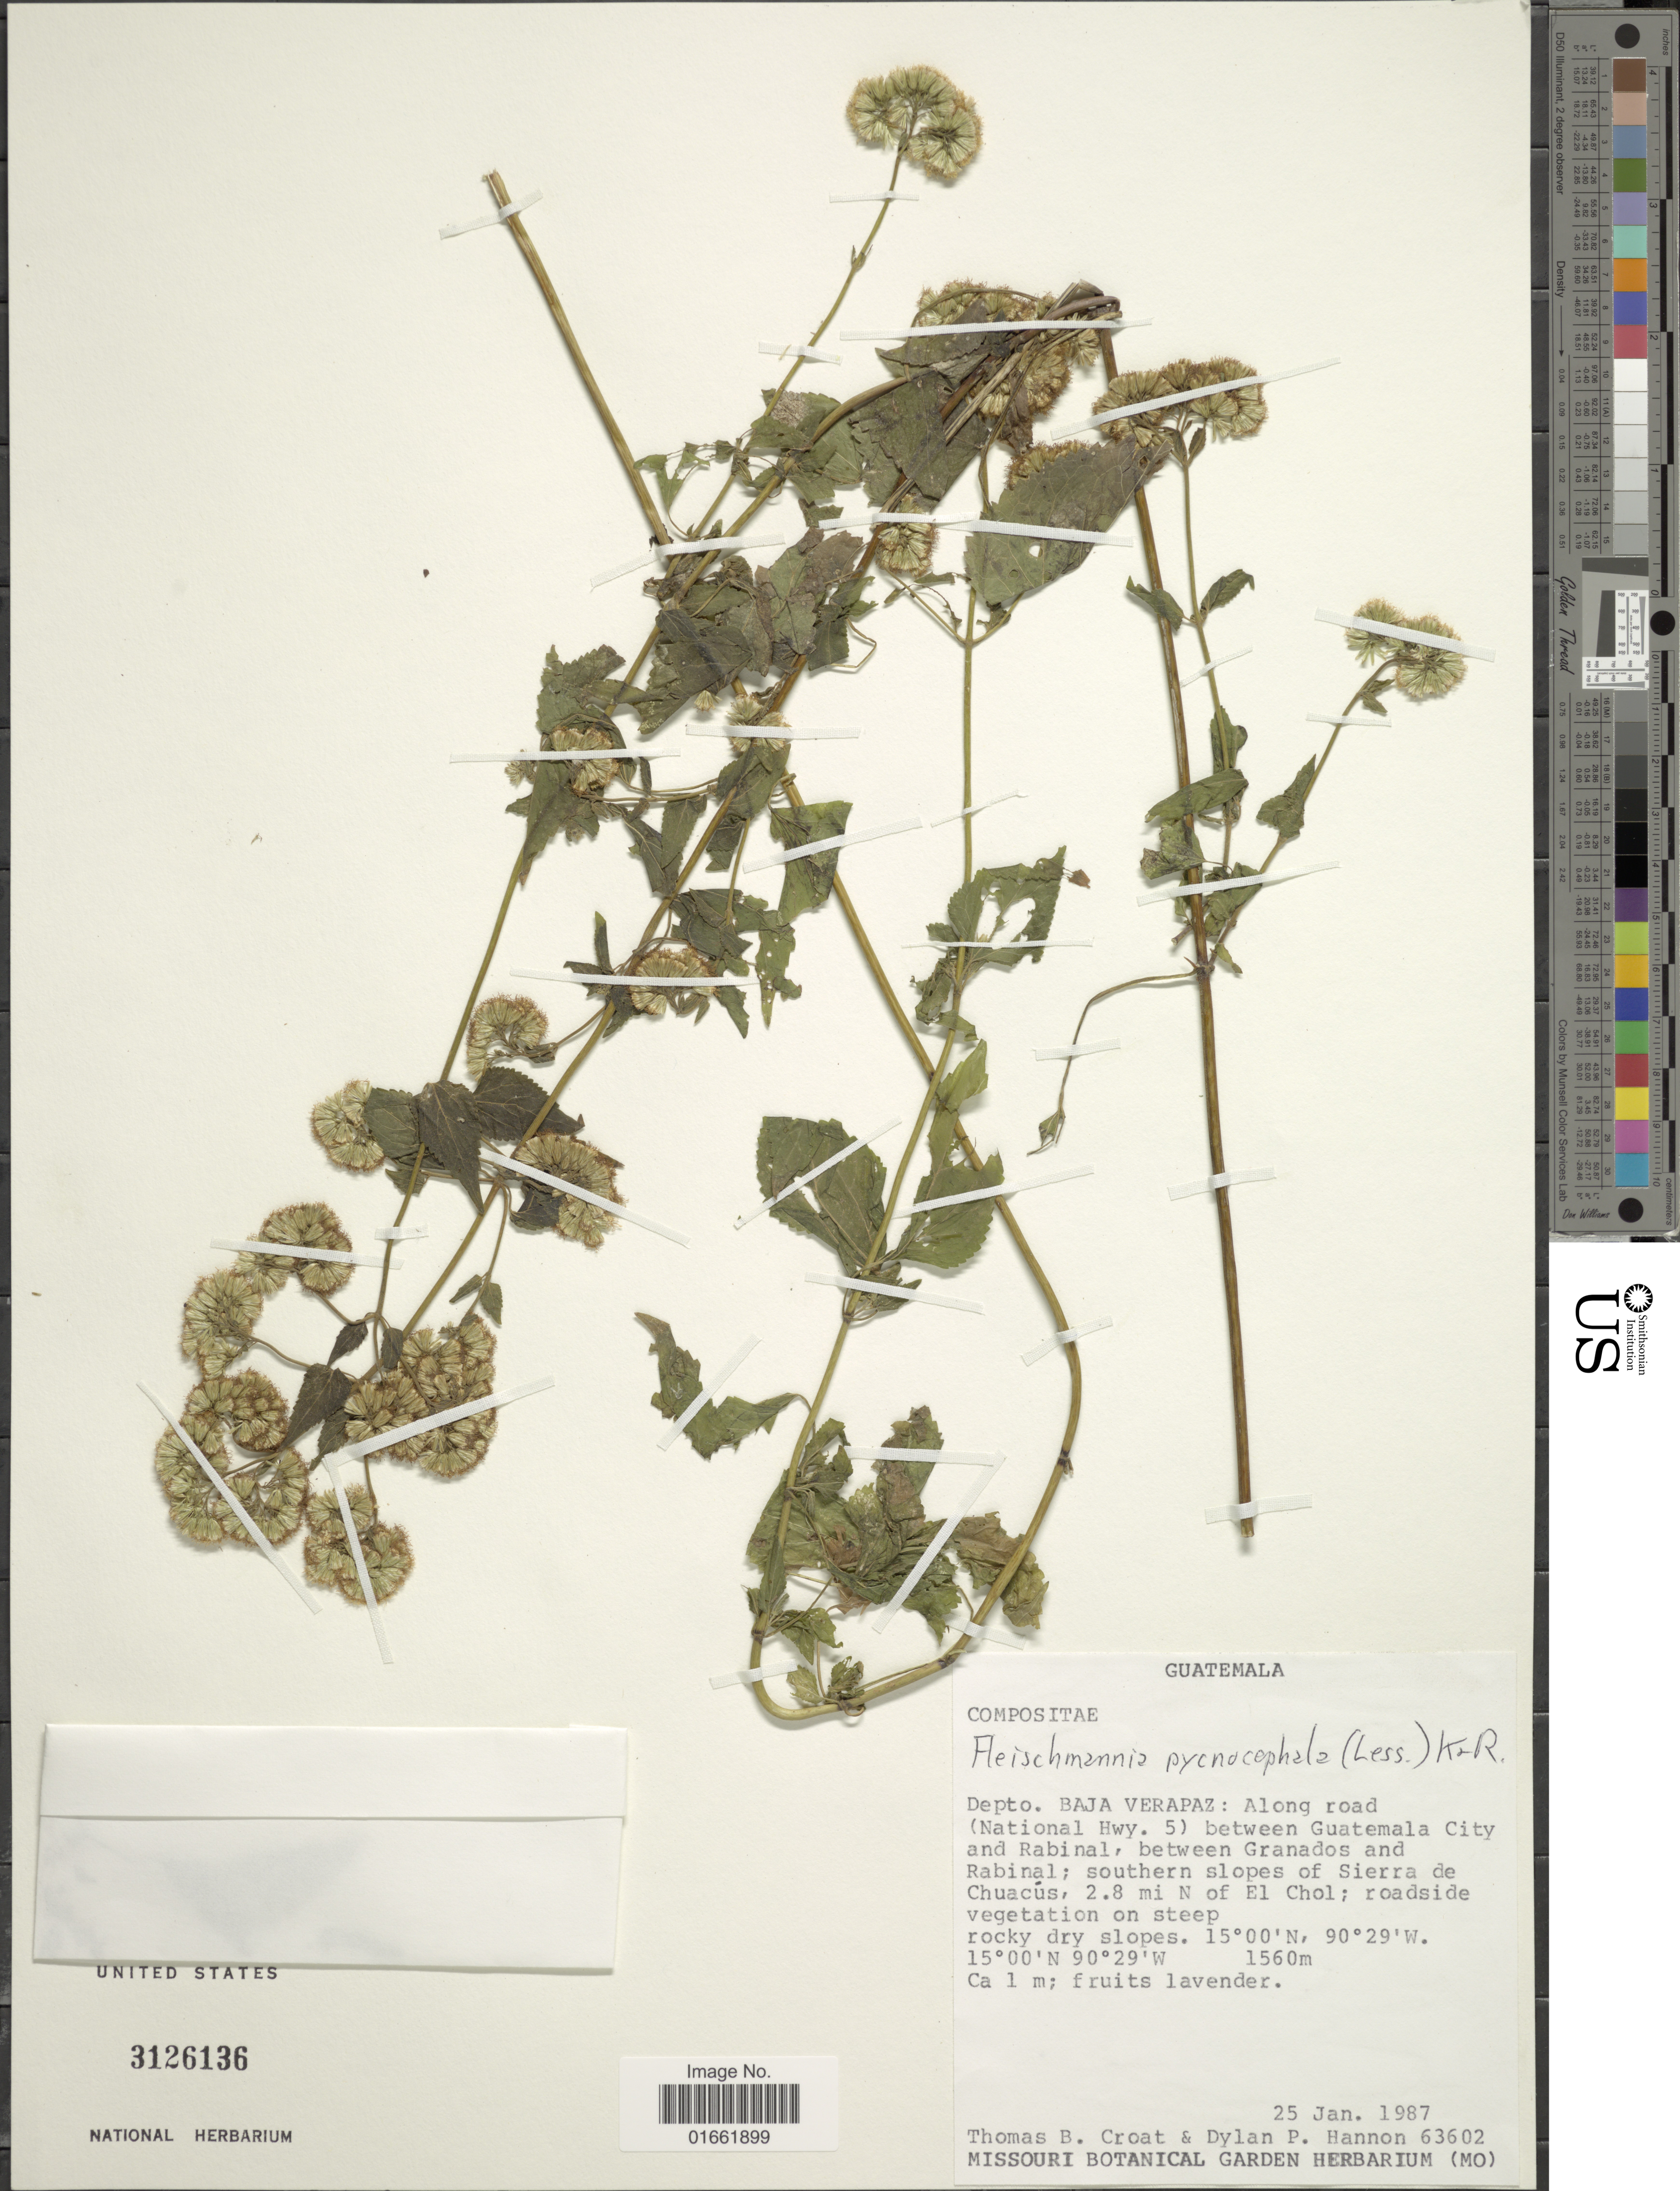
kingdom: Plantae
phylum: Tracheophyta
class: Magnoliopsida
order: Asterales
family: Asteraceae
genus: Fleischmannia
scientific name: Fleischmannia pycnocephala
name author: (Less.) R.M. King & H. Rob.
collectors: T. B. Croat & D. Hannon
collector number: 63602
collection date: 1987-01-25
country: Guatemala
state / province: Baja Verapaz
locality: Depto. Baja Verapaz: Along road (National Hwy. 5) between Guatemala City and Rabinal, between Granados and Rabinal; southern slopes of Siierra de Chuacús, 2.8 mi N of El Chol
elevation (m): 1560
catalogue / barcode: US 3126136